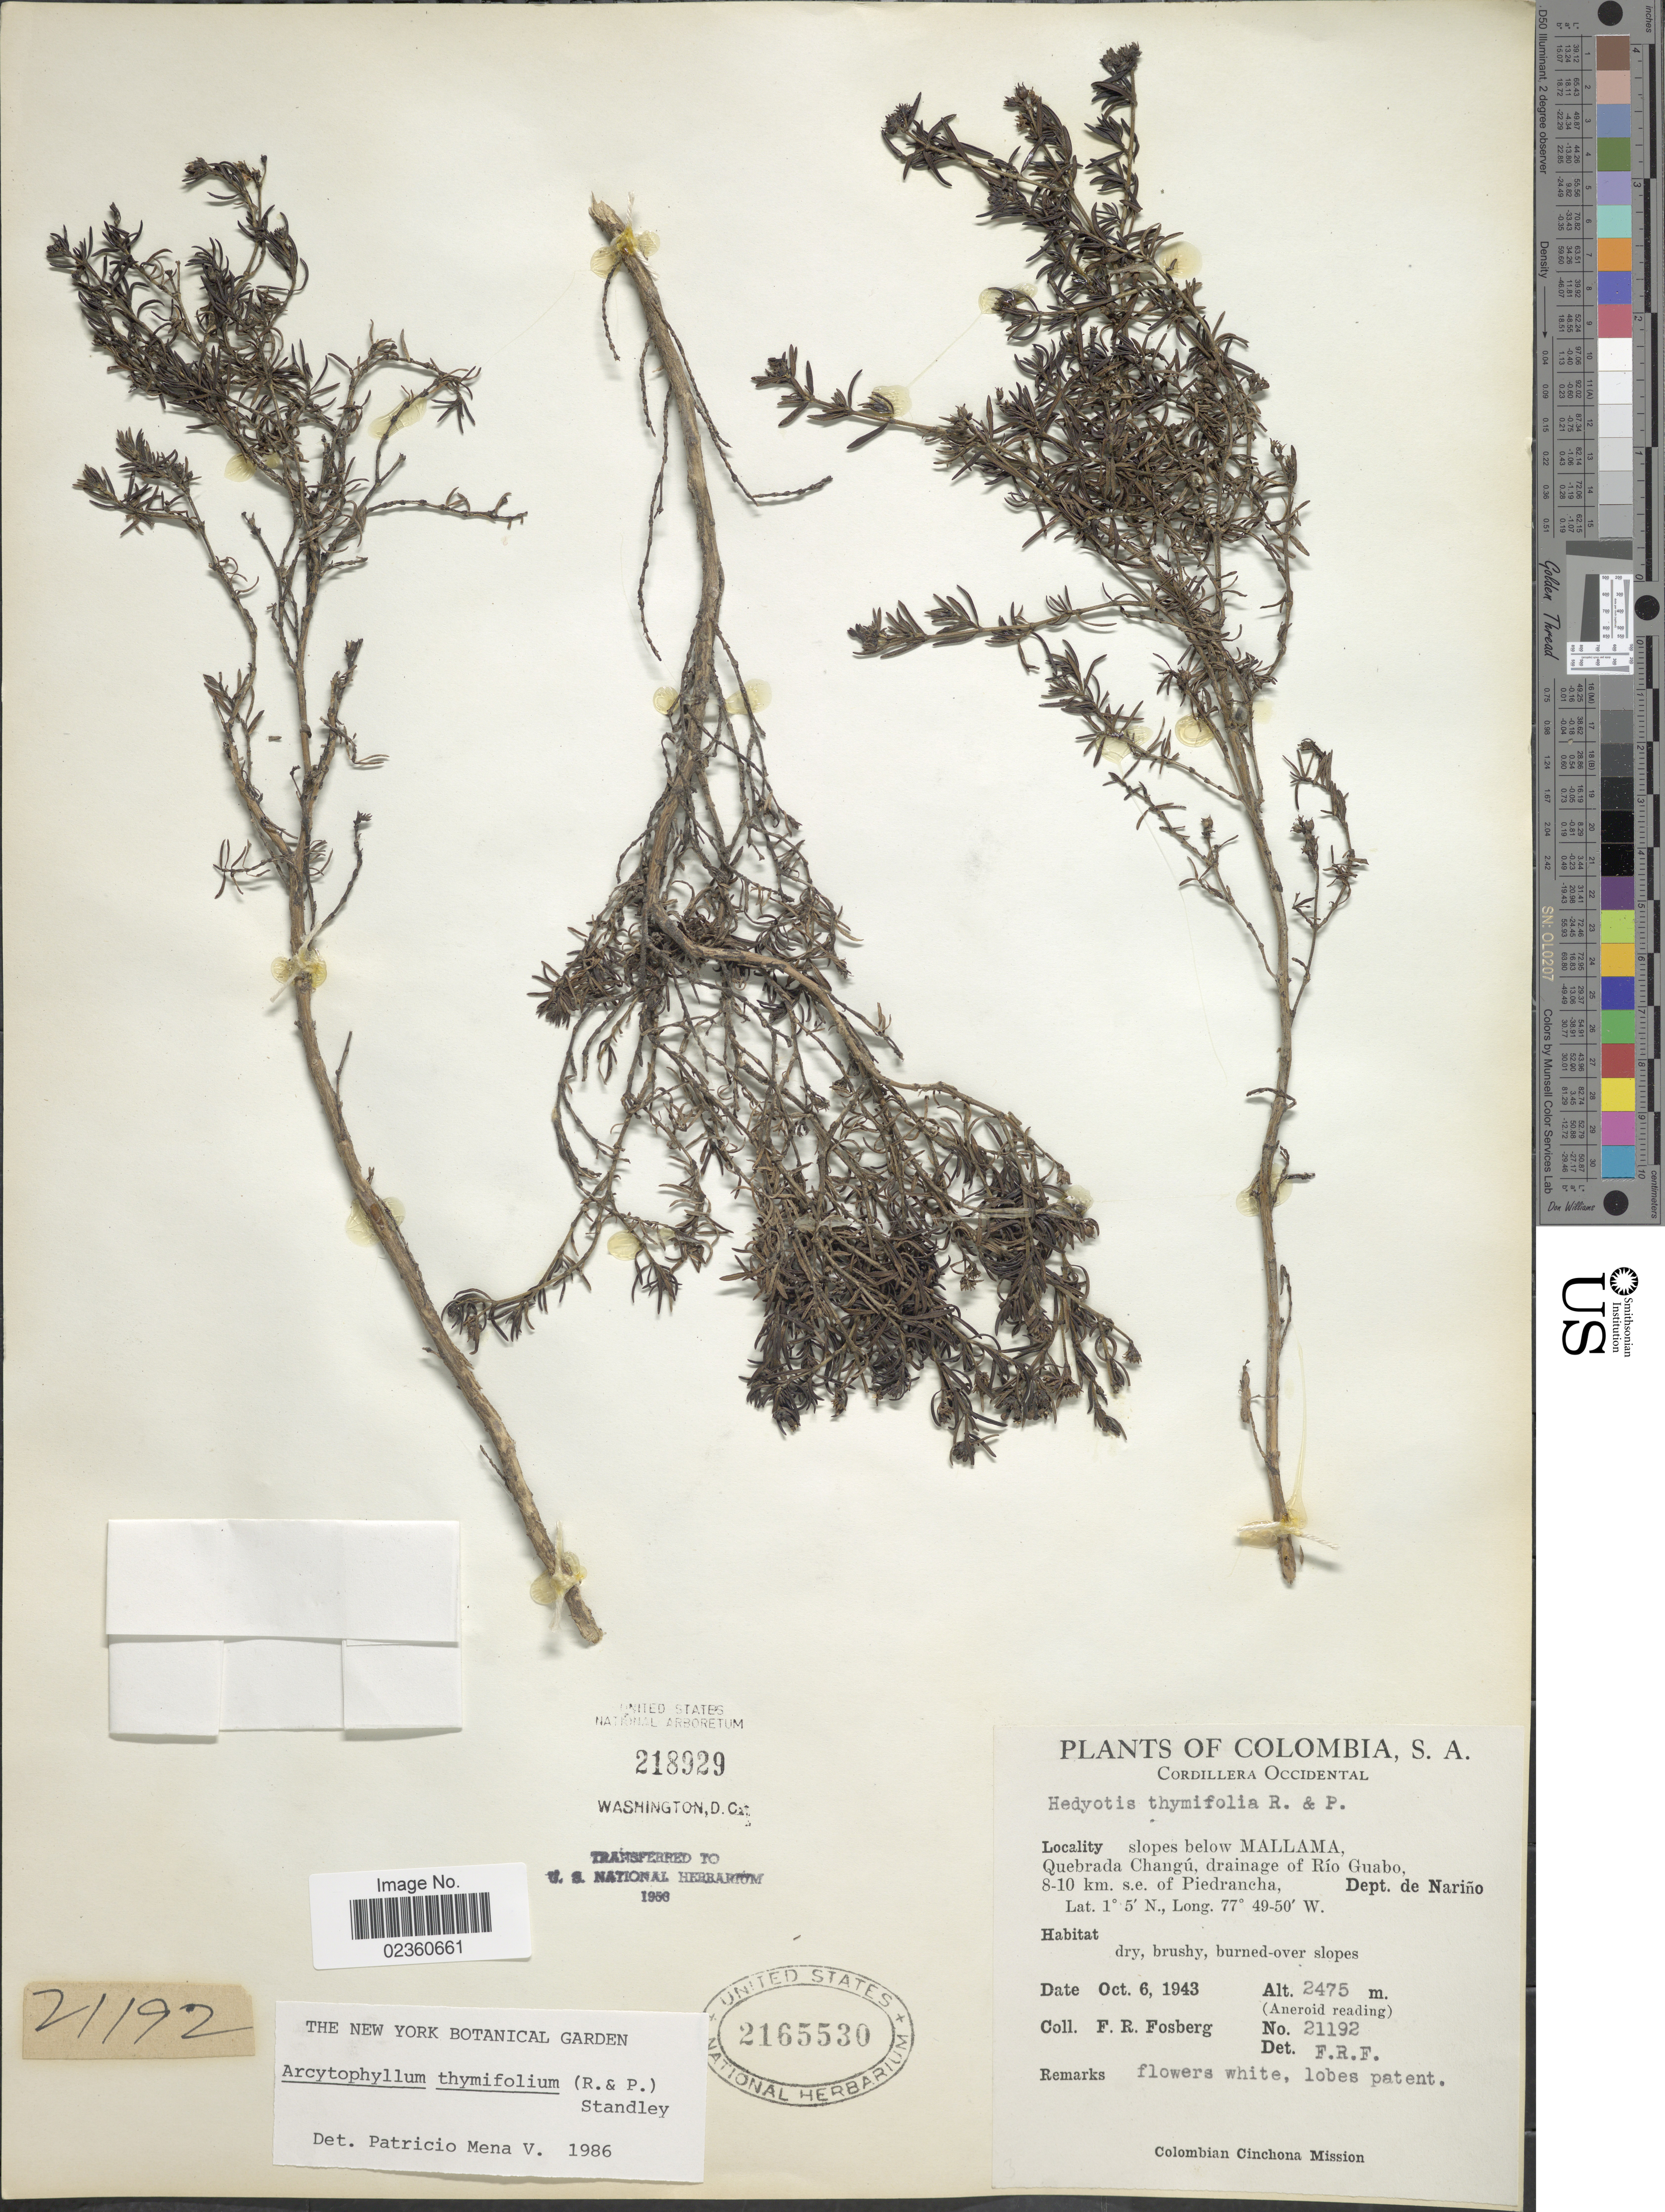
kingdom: Plantae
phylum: Tracheophyta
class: Magnoliopsida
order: Gentianales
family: Rubiaceae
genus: Arcytophyllum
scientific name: Arcytophyllum thymifolium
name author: (Ruiz & Pav.) Standl.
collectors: F. R. Fosberg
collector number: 21192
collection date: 1943-10-06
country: Colombia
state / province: Nariño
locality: Cordillera Central, slopes below Mallama, Quebrada Changú, drainage of Río Guabo, 8-10 km s.e. of Piedrancha, Dept de Nariño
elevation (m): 2475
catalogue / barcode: US 2165530